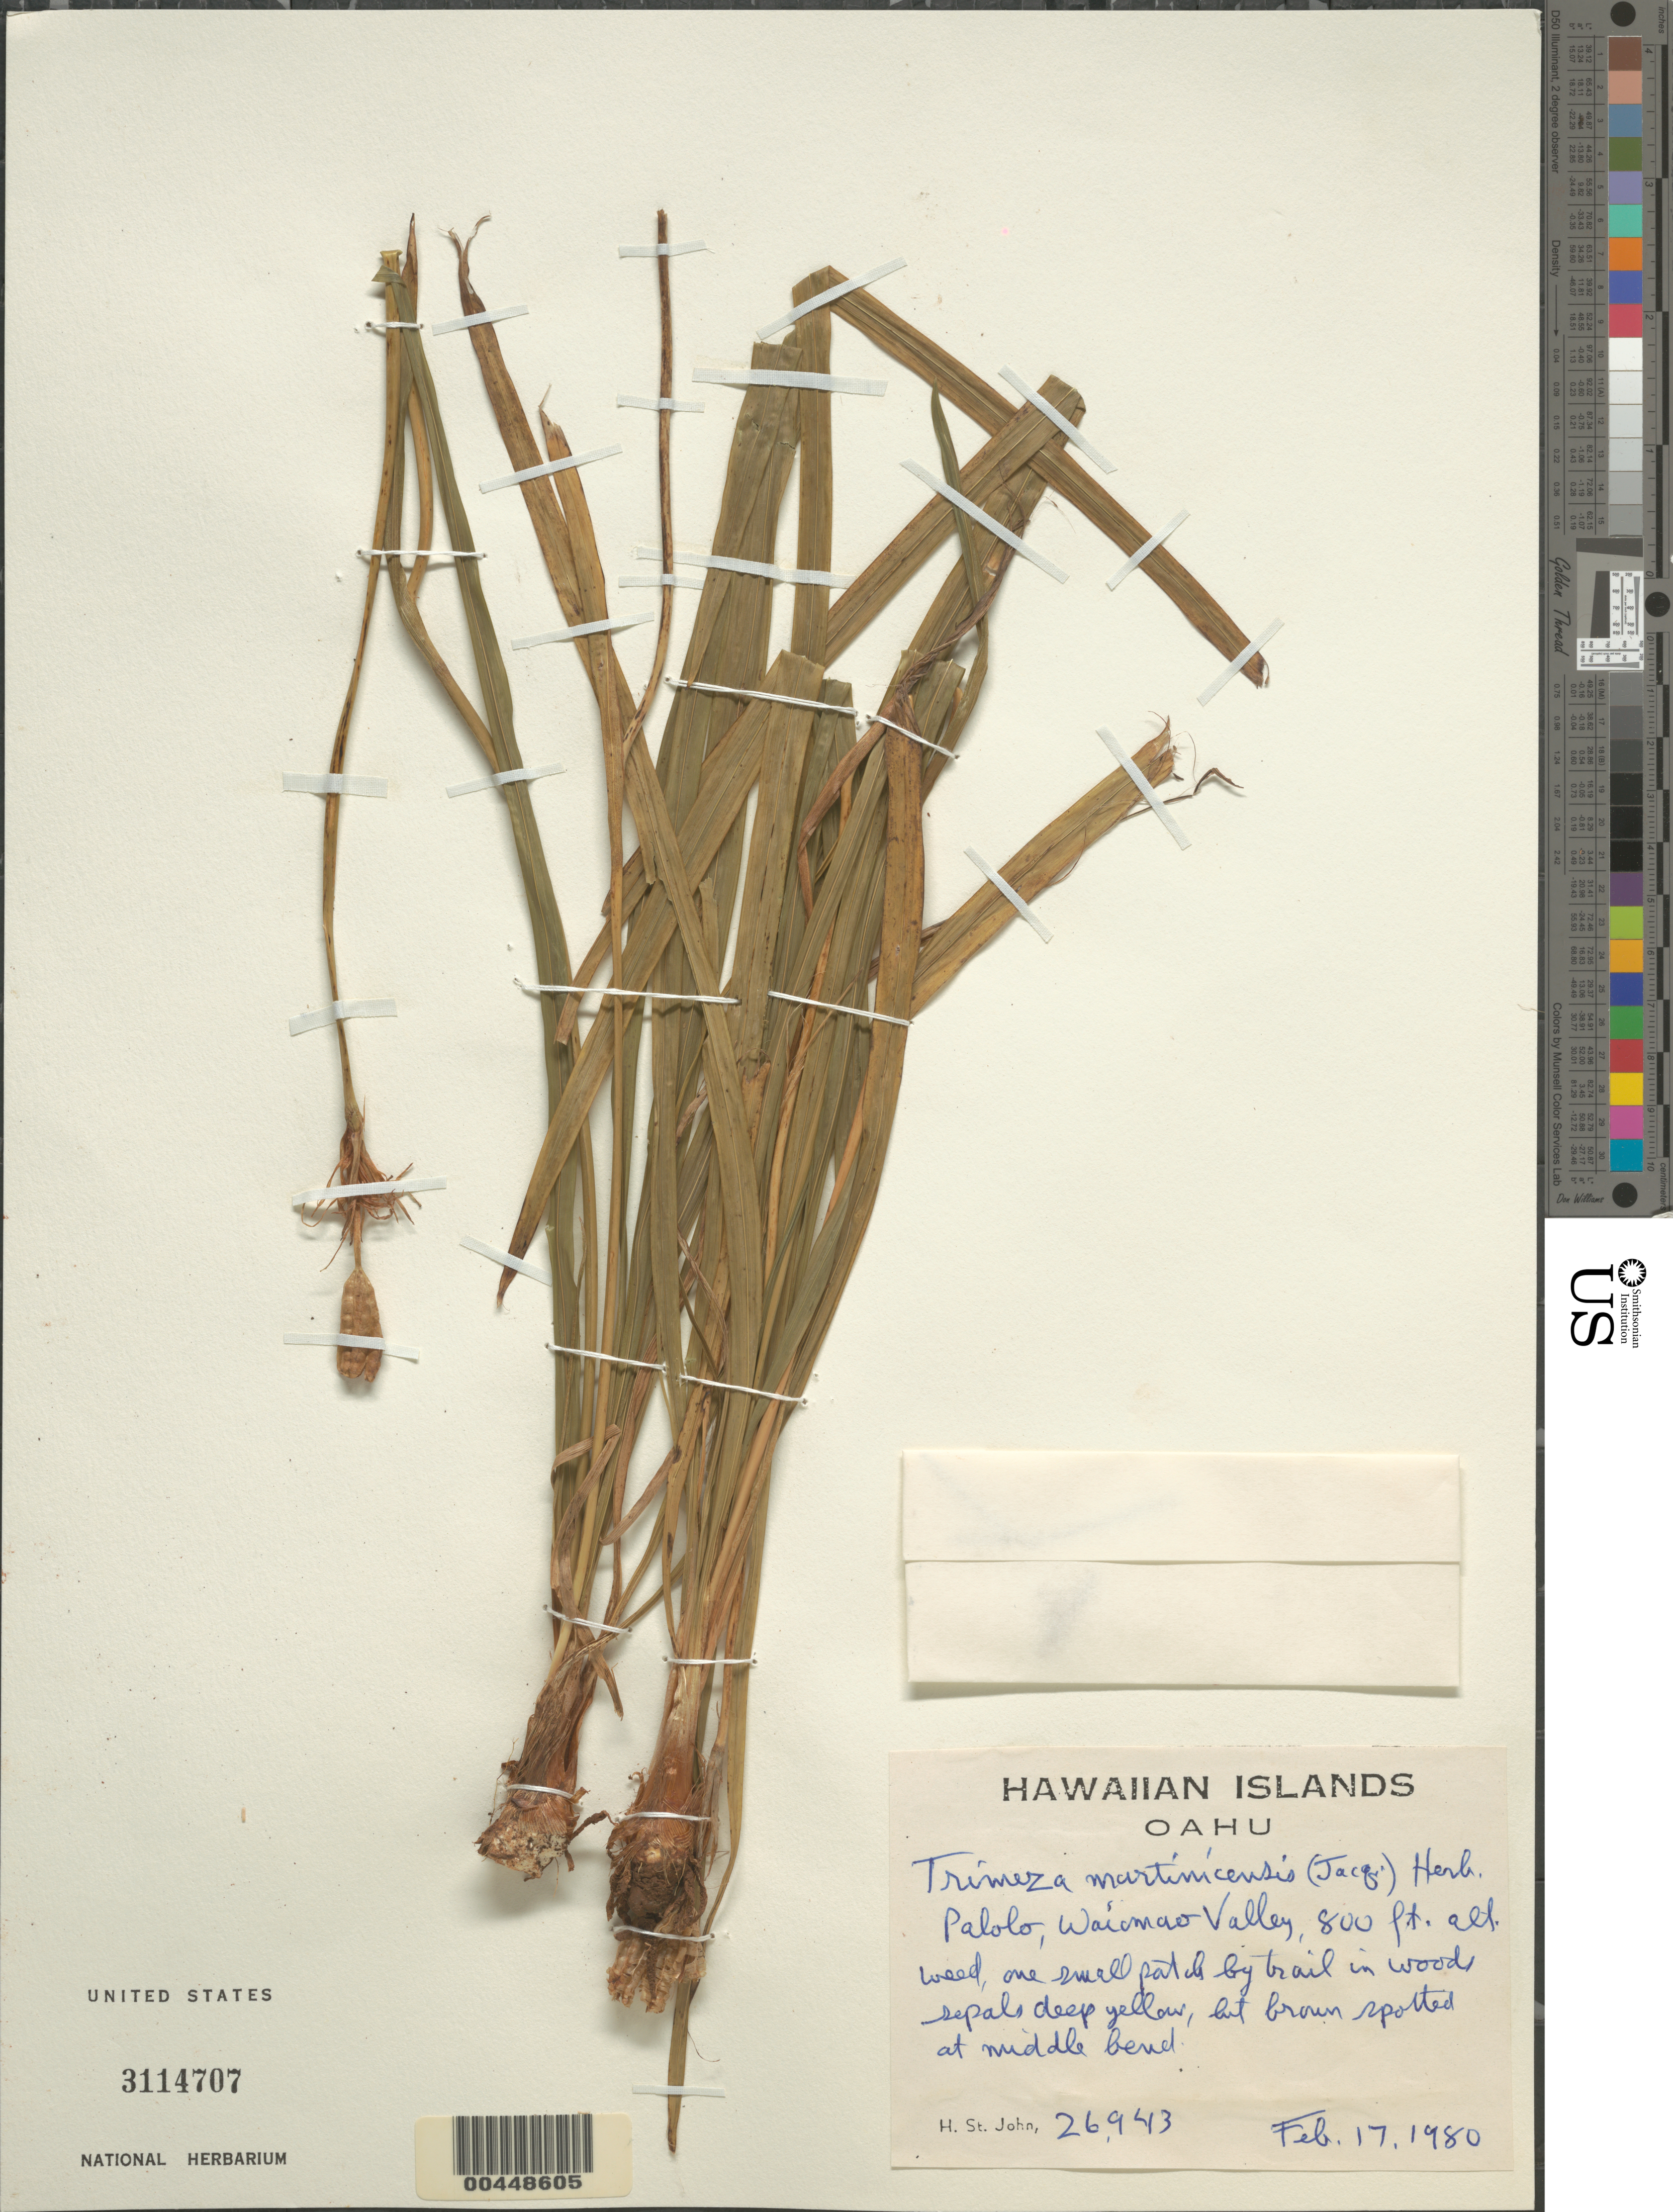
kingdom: Plantae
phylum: Tracheophyta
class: Liliopsida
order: Asparagales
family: Iridaceae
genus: Trimezia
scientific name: Trimezia martinicensis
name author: (Jacq.) Herb.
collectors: H. St. John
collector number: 26943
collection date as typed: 17 Feb 1980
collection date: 1980-02-17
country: United States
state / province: Hawaii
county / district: Honolulu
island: Oahu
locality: Palolo, Waiemao Valley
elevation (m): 244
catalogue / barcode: US 3114707